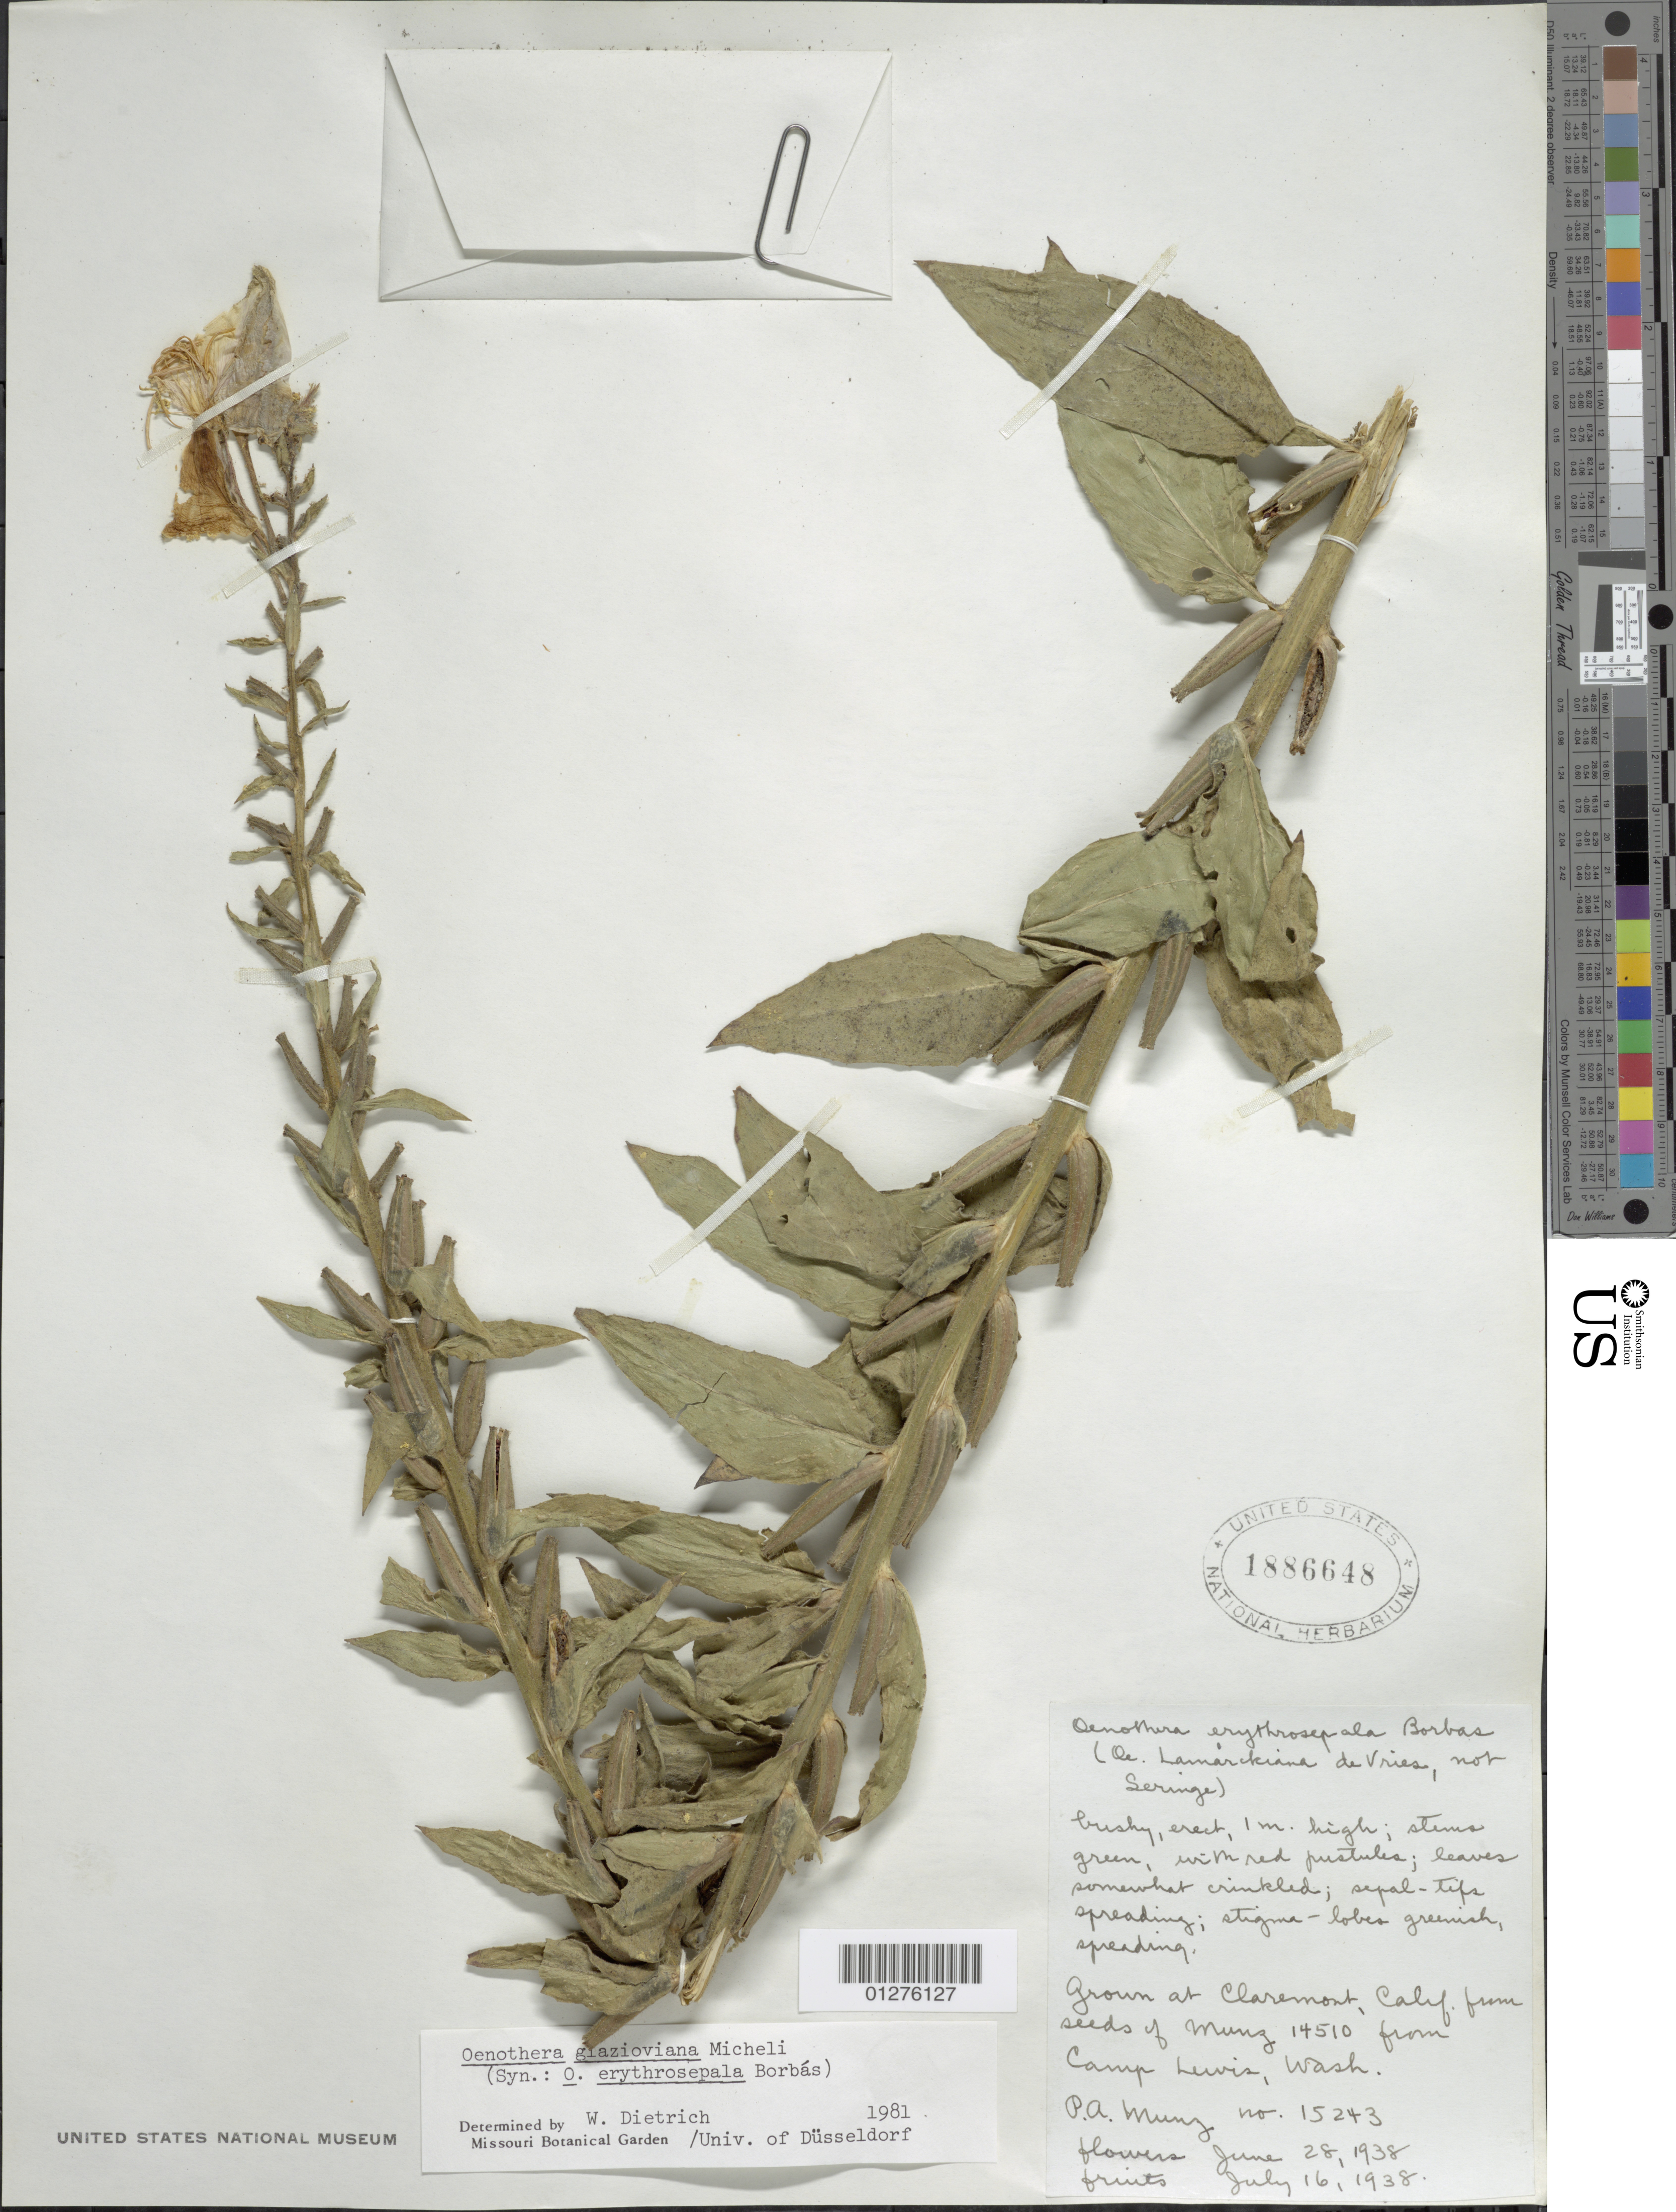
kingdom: Plantae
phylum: Tracheophyta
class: Magnoliopsida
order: Myrtales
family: Onagraceae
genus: Oenothera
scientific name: Oenothera glazioviana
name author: Micheli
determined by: Dietrich, W.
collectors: P. A. Munz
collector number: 15243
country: United States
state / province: California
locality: Claremont.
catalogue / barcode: US 1886648